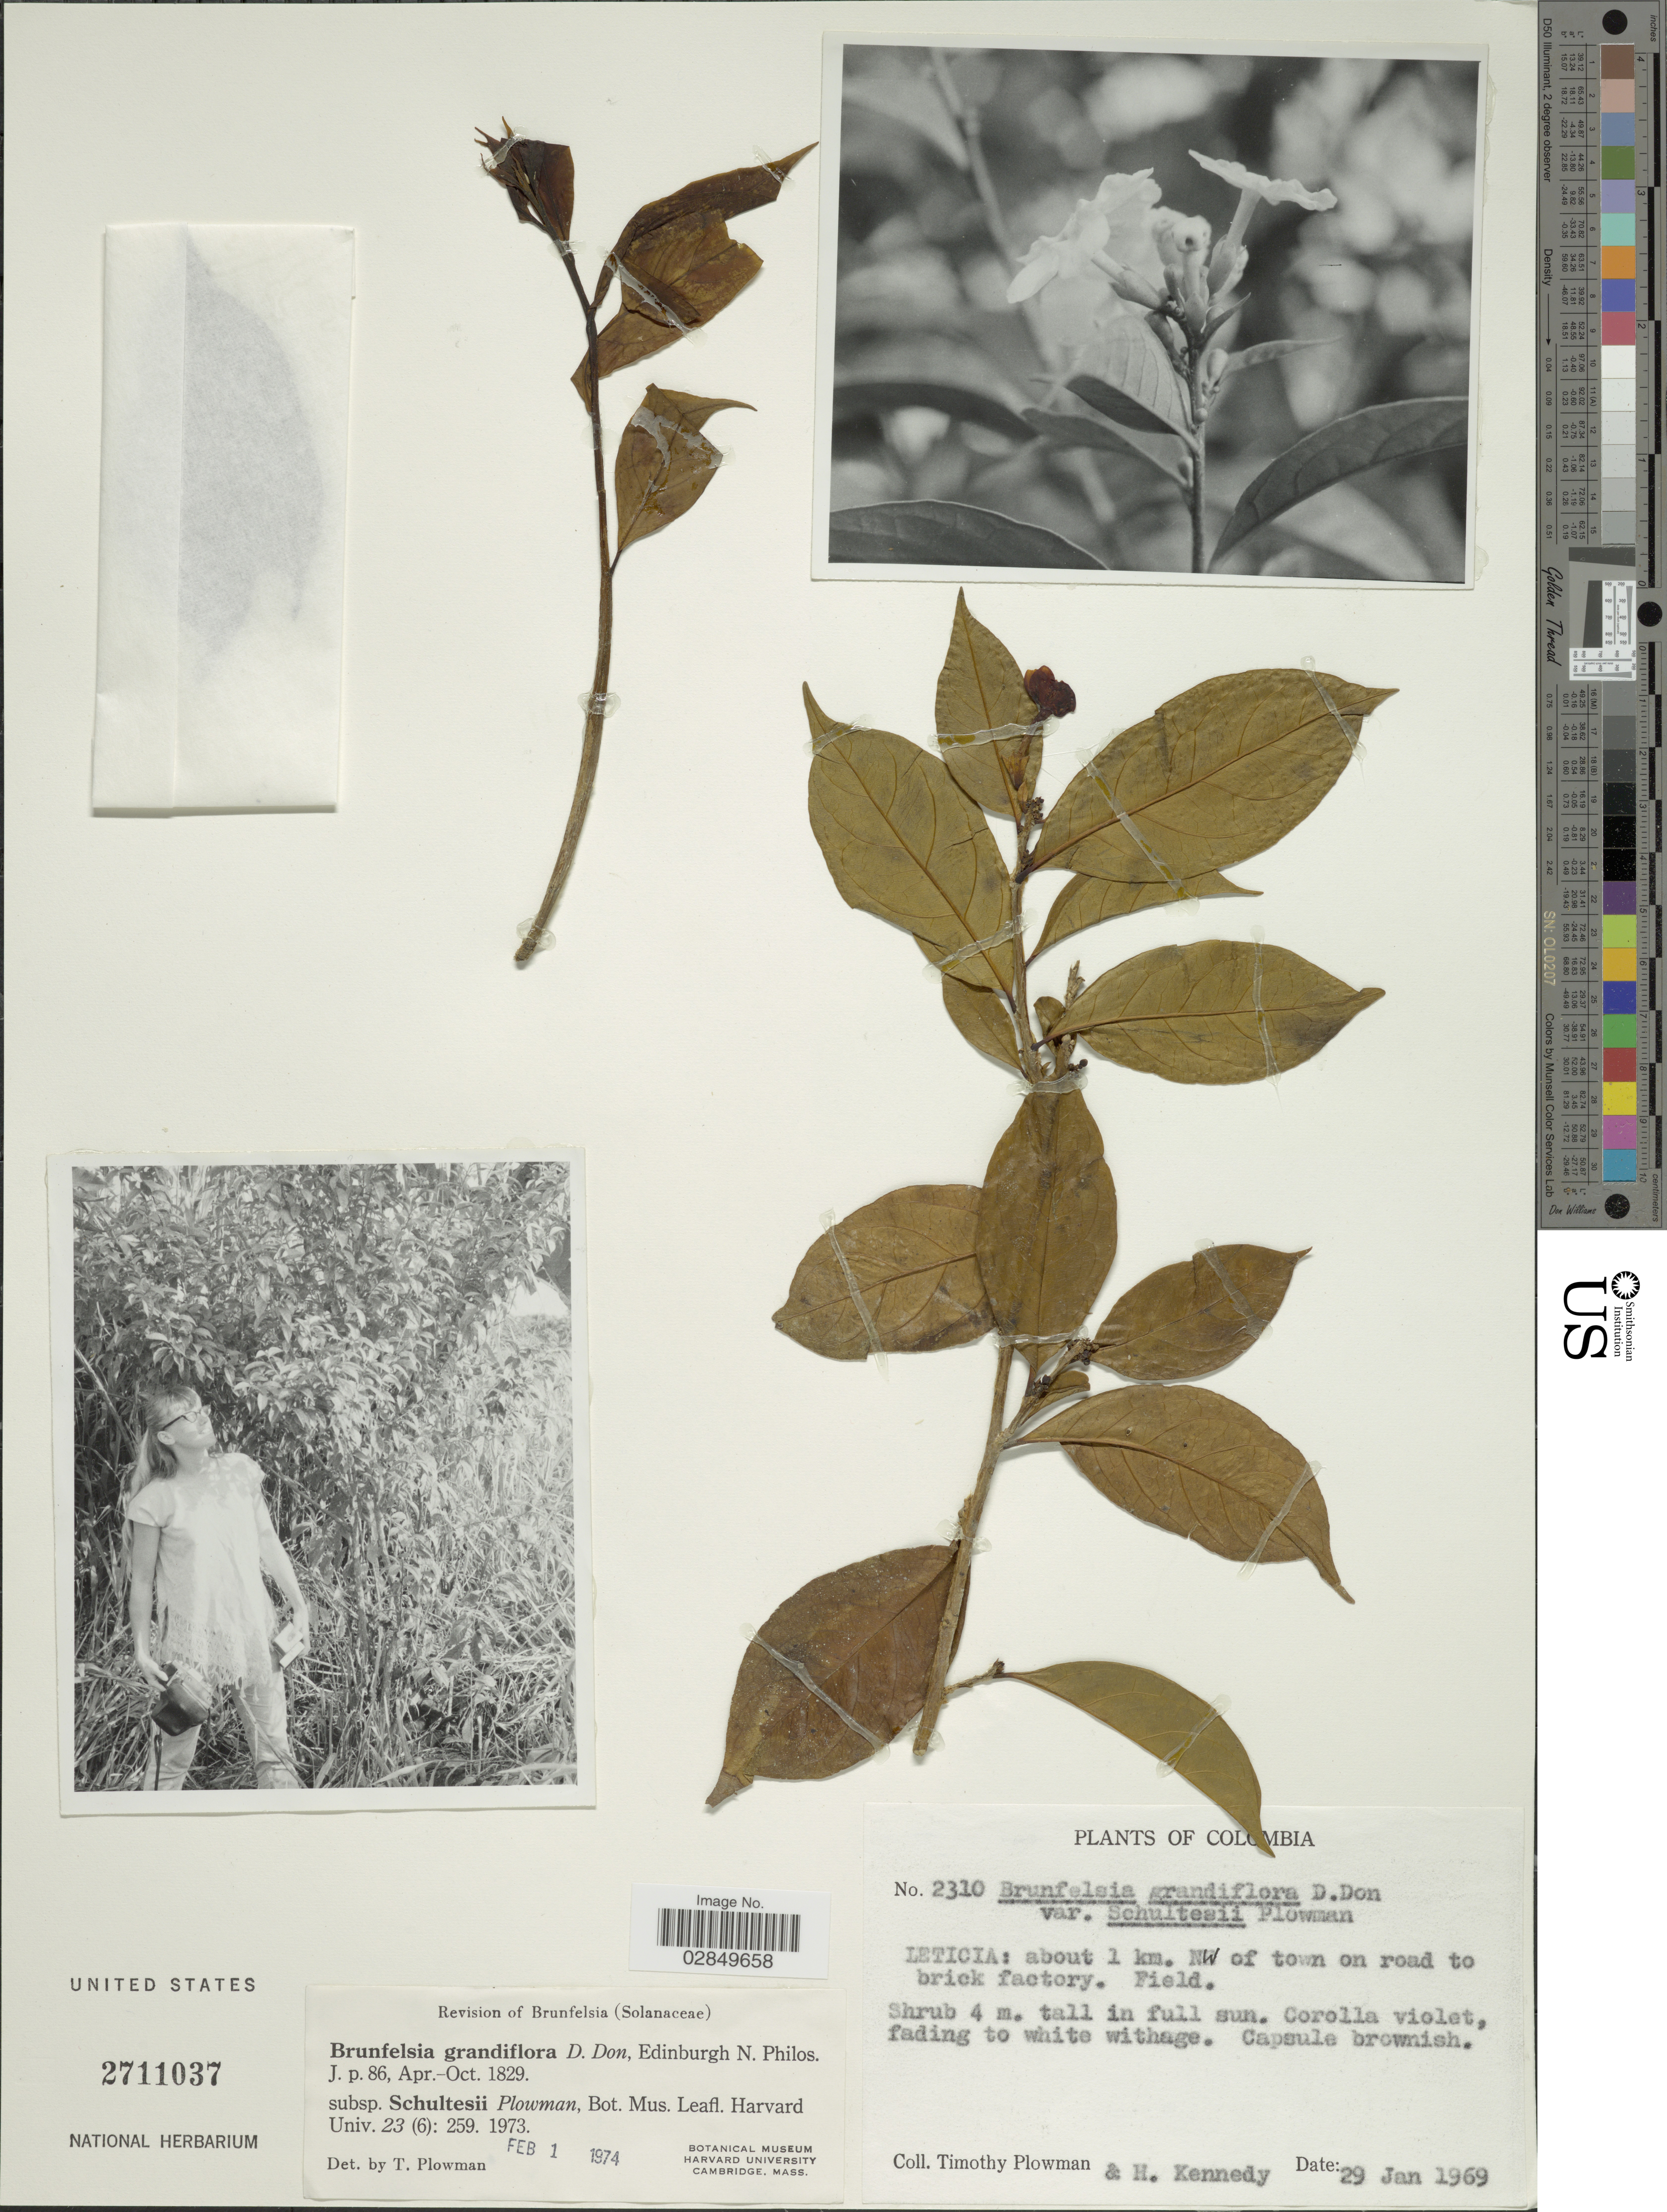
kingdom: Plantae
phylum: Tracheophyta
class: Magnoliopsida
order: Solanales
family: Solanaceae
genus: Brunfelsia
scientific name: Brunfelsia grandiflora subsp. schultesii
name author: Plowman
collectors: T. Plowman & H. Kennedy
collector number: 2310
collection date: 1969-01-29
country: Colombia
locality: Leticia, about 1 km. NW of town on road to brick factory.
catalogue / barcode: US 2711037